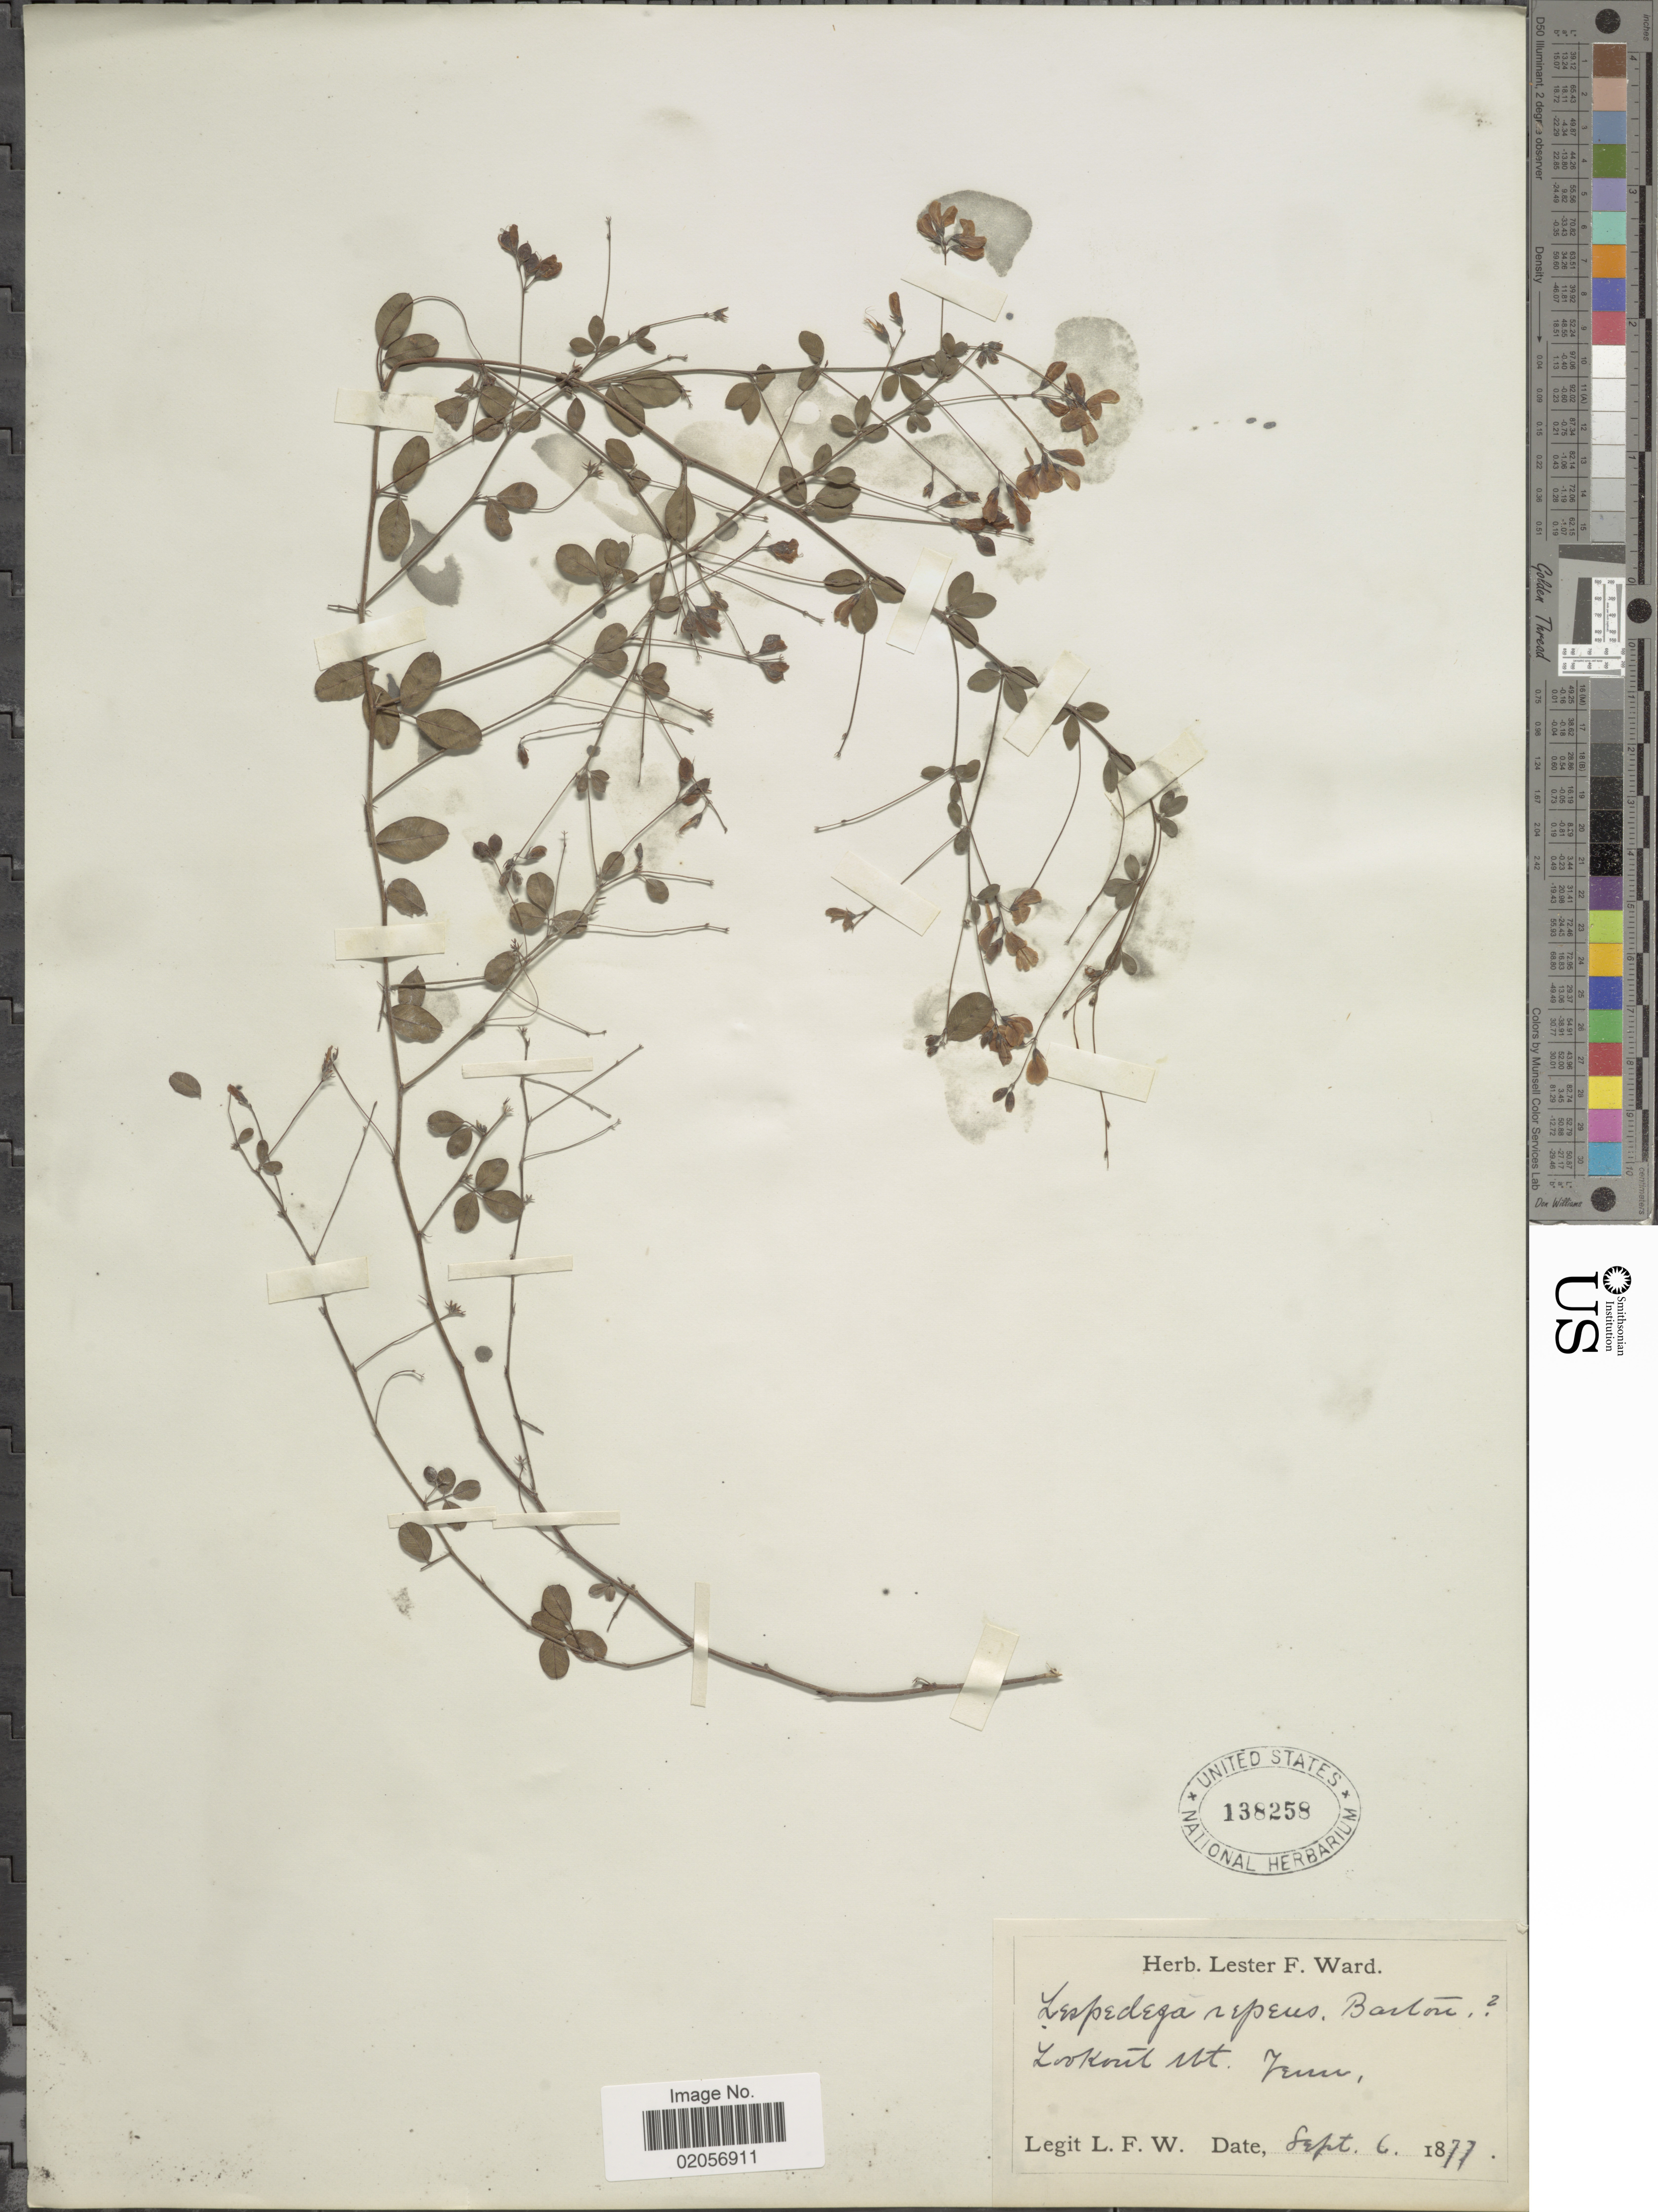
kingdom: Plantae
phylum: Tracheophyta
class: Magnoliopsida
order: Fabales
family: Fabaceae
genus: Lespedeza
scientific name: Lespedeza repens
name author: (L.) W.P.C. Barton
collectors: L. F. Ward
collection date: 1877-09-06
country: United States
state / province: Tennessee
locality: Lookout Mt.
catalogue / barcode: US 138258